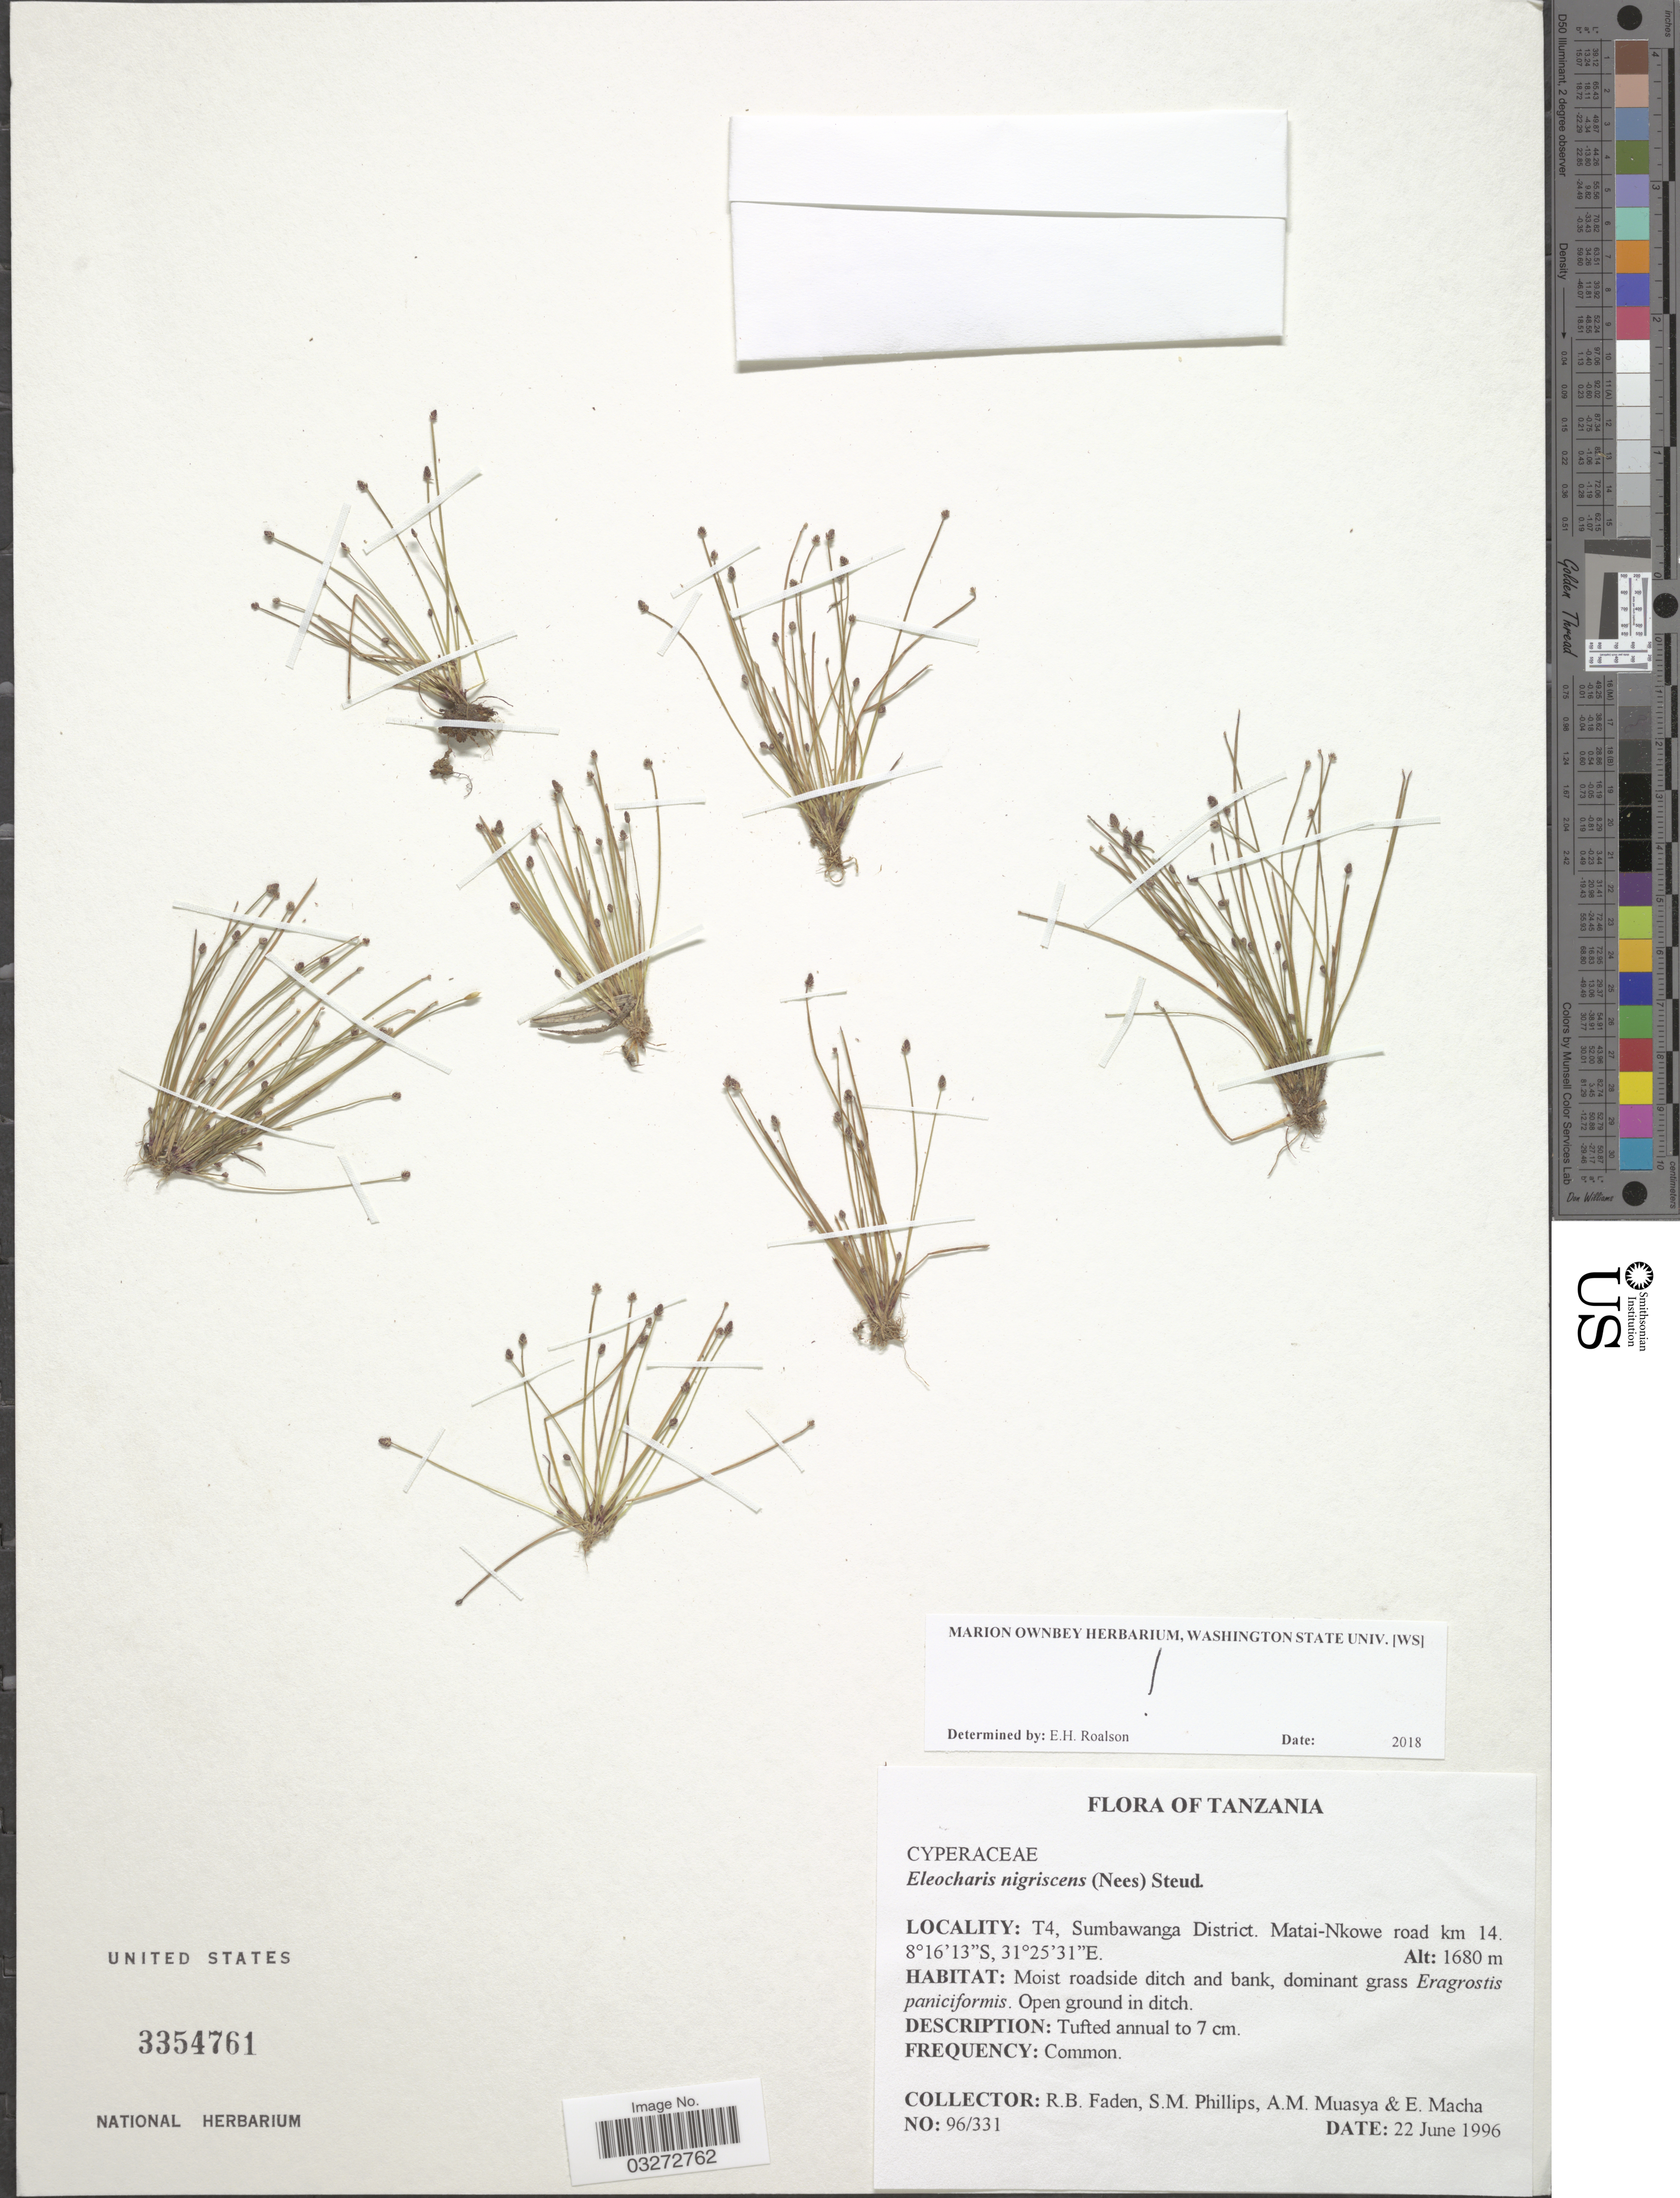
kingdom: Plantae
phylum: Tracheophyta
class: Liliopsida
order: Poales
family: Cyperaceae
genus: Eleocharis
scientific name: Eleocharis nigrescens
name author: (Nees) Kunth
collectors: R. B. Faden, S. M. Phillips, A. Muasya & E. Macha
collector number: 96/331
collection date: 1996-06-22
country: Tanzania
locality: T4, Sumbawanga District. Matai-Nkowe road km 14.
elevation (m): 1680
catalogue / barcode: US 3354761